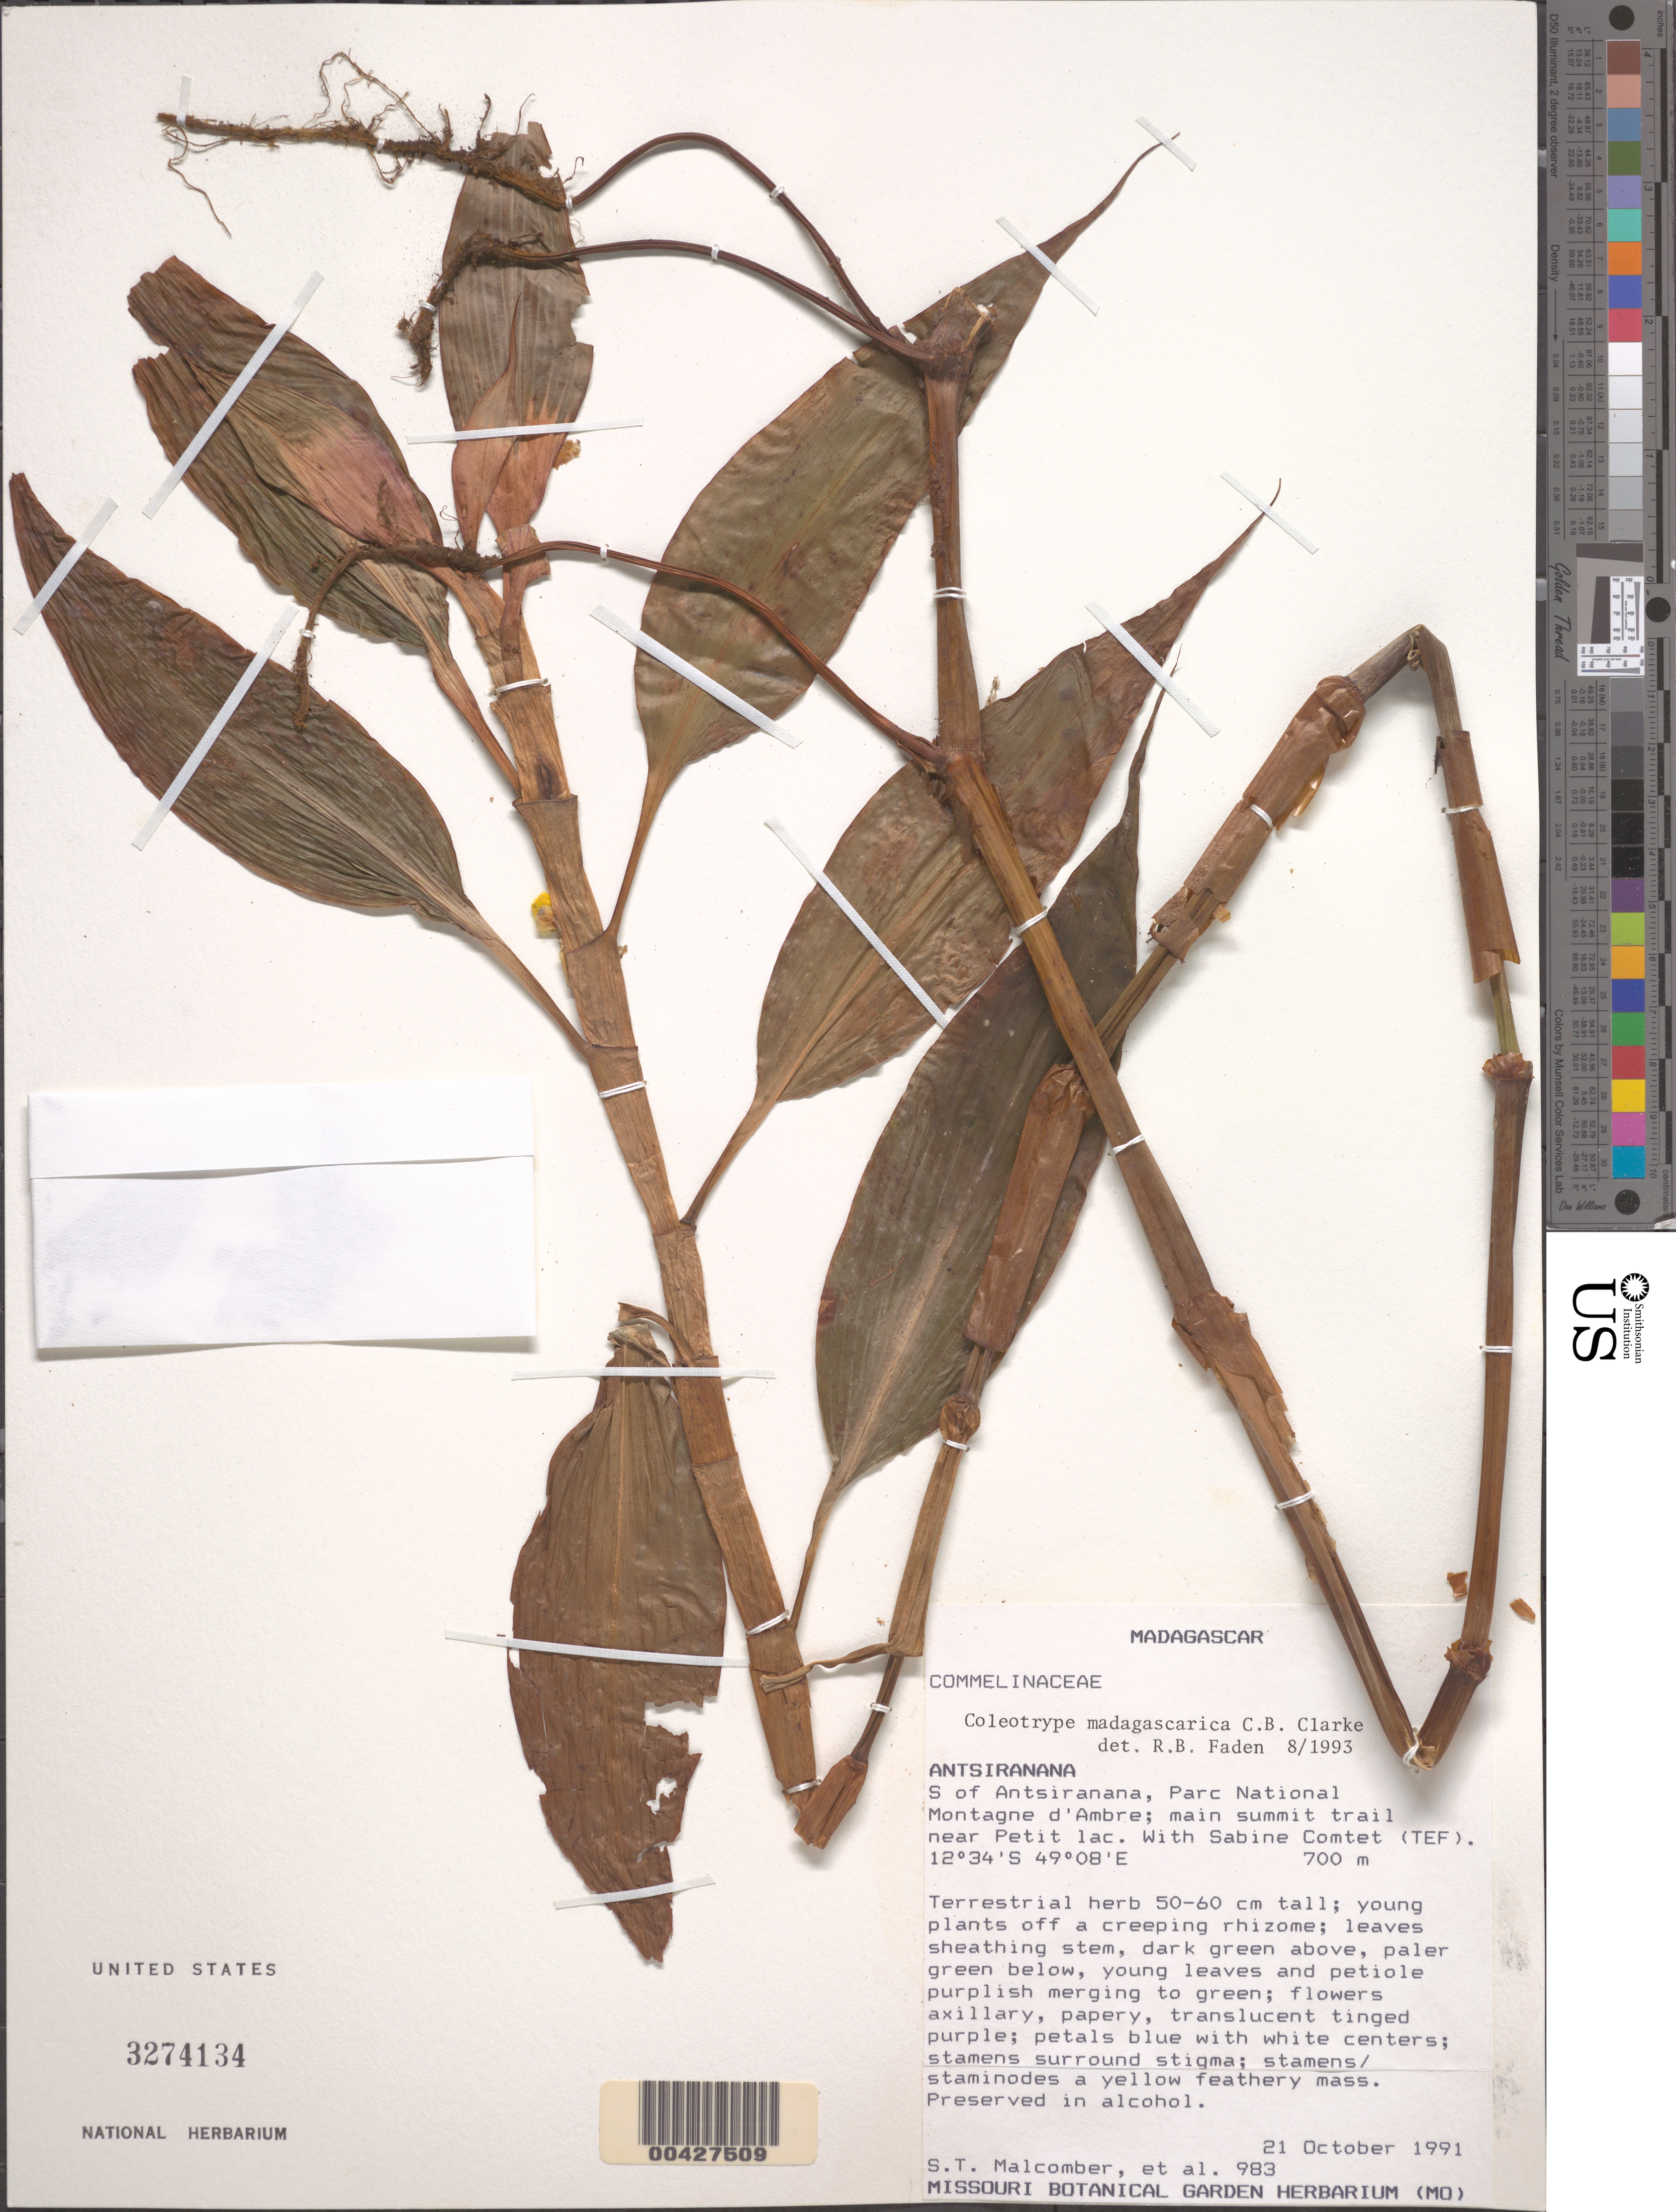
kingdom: Plantae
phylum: Tracheophyta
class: Liliopsida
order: Commelinales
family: Commelinaceae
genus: Coleotrype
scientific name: Coleotrype madagascarica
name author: C.B. Clarke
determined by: Faden, Robert B., (US), Smithsonian Institution - National Museum of Natural History (UNITED STATES)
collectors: S. T. Malcomber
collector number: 983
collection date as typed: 21 Oct 1991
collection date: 1991-10-21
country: Madagascar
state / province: Diana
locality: S of antsiranana, montagne d'ambre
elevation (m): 700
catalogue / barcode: US 3274134